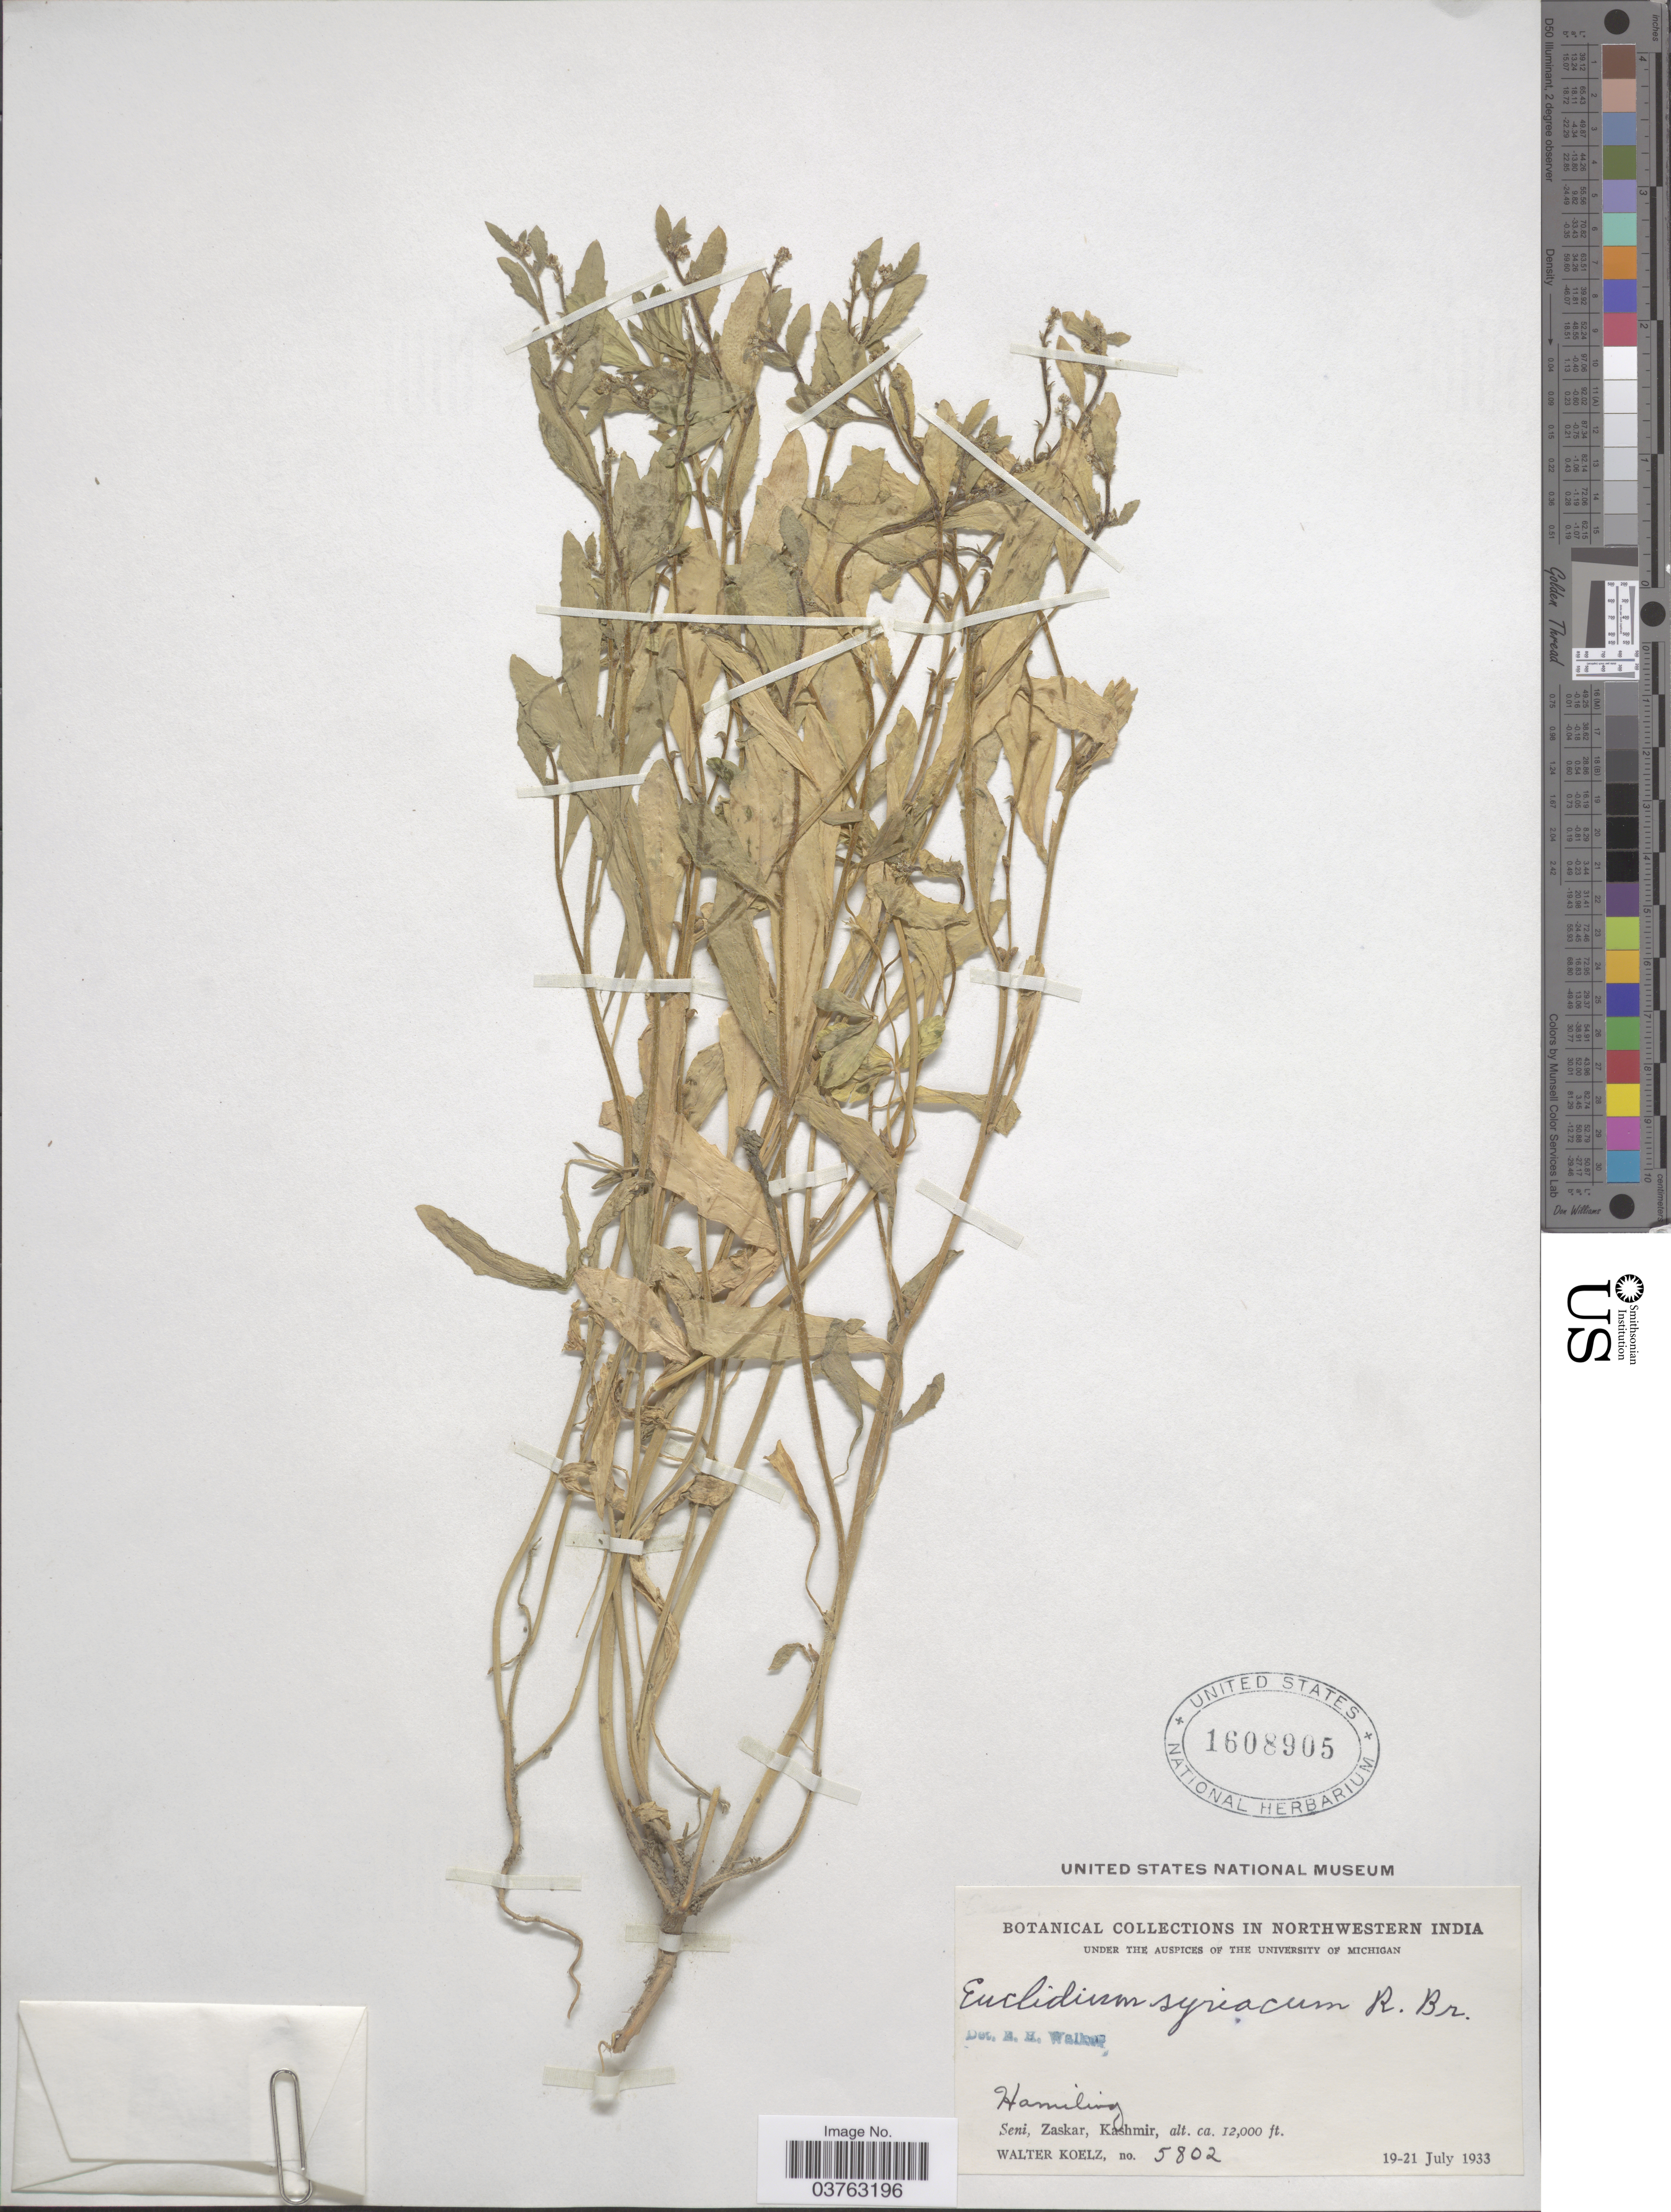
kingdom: Plantae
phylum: Tracheophyta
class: Magnoliopsida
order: Brassicales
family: Brassicaceae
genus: Euclidium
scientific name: Euclidium syriacum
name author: (L.) W.T. Aiton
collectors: W. N. Koelz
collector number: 5802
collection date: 1933-07-19/1933-07-21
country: India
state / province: Ladakh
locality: Northwestern India. Hamiling. Seni, Zaskar, Kashmir.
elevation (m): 3658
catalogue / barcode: US 1608905